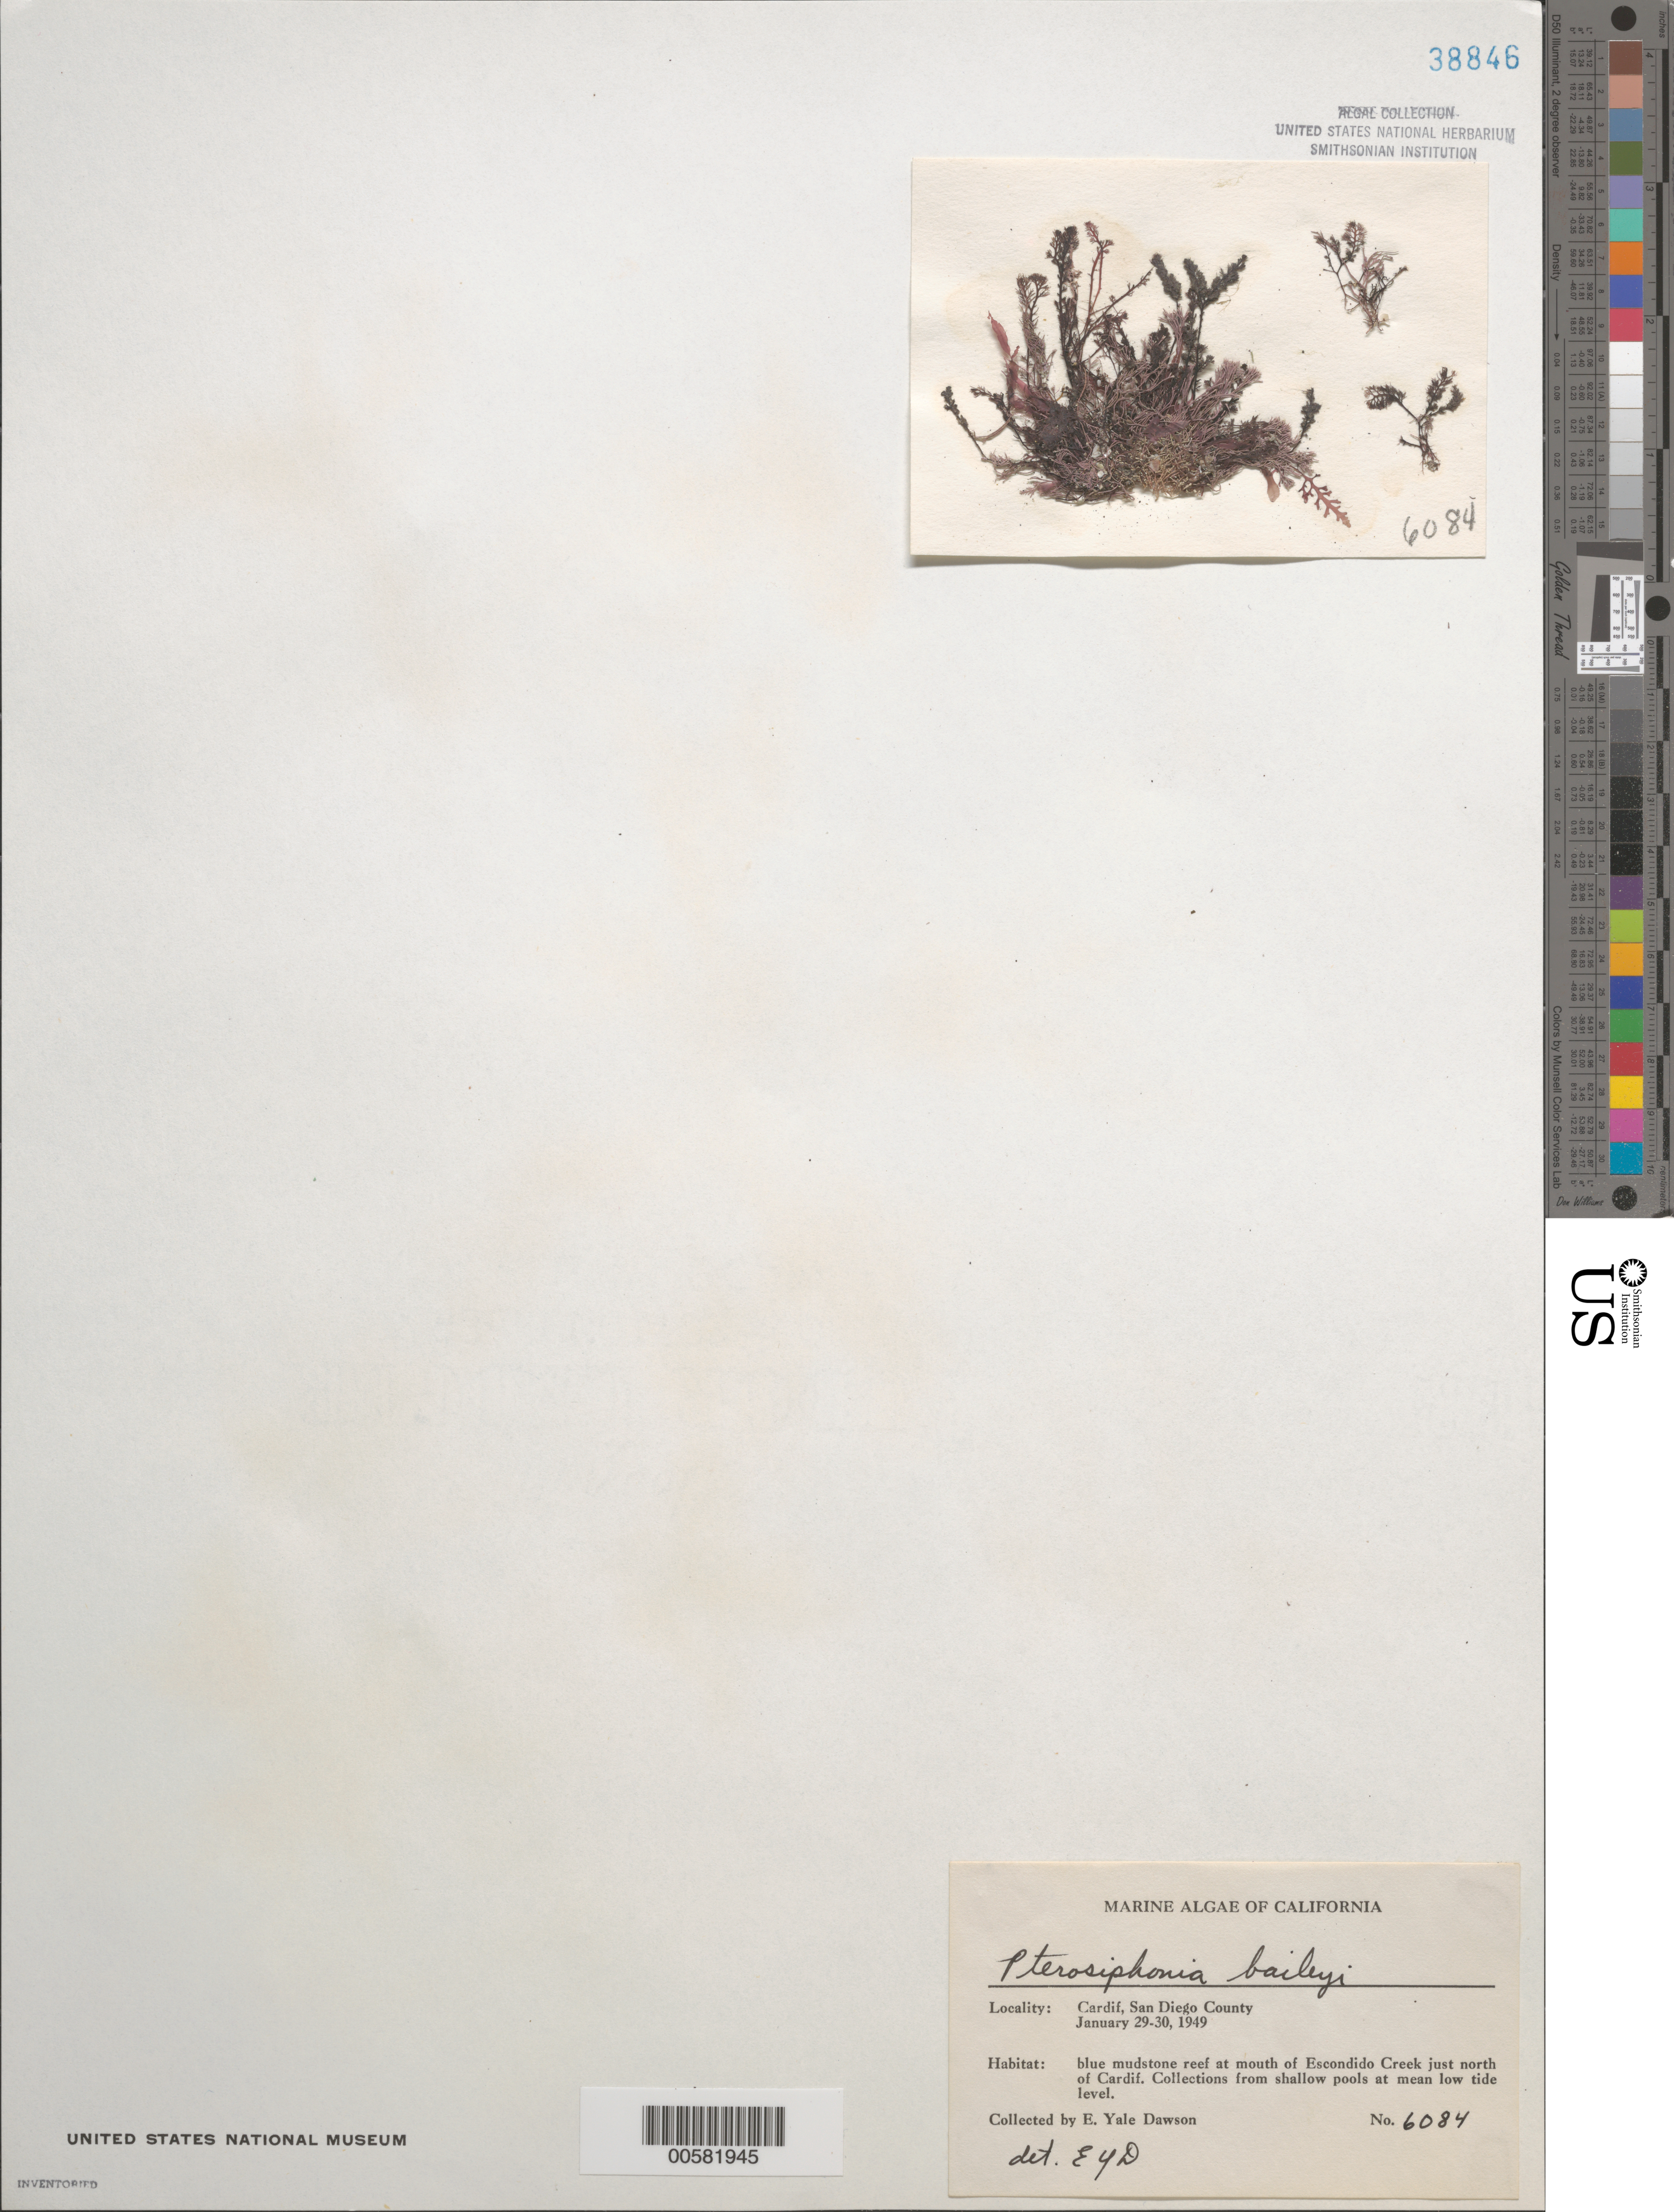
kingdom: Plantae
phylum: Rhodophyta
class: Florideophyceae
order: Ceramiales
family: Rhodomelaceae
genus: Symphyocladiella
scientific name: Symphyocladiella baileyi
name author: (Harvey) D.E.Bustamante et al.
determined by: Algae name updating Project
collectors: E. Y. Dawson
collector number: EYD 6084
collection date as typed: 29 Jan 1949 TO 30 Jan 1949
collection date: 1949-01-29/1949-01-30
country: United States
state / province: California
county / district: San Diego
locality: Escondido Creek mouth, just north of Cardiff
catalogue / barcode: US 38846